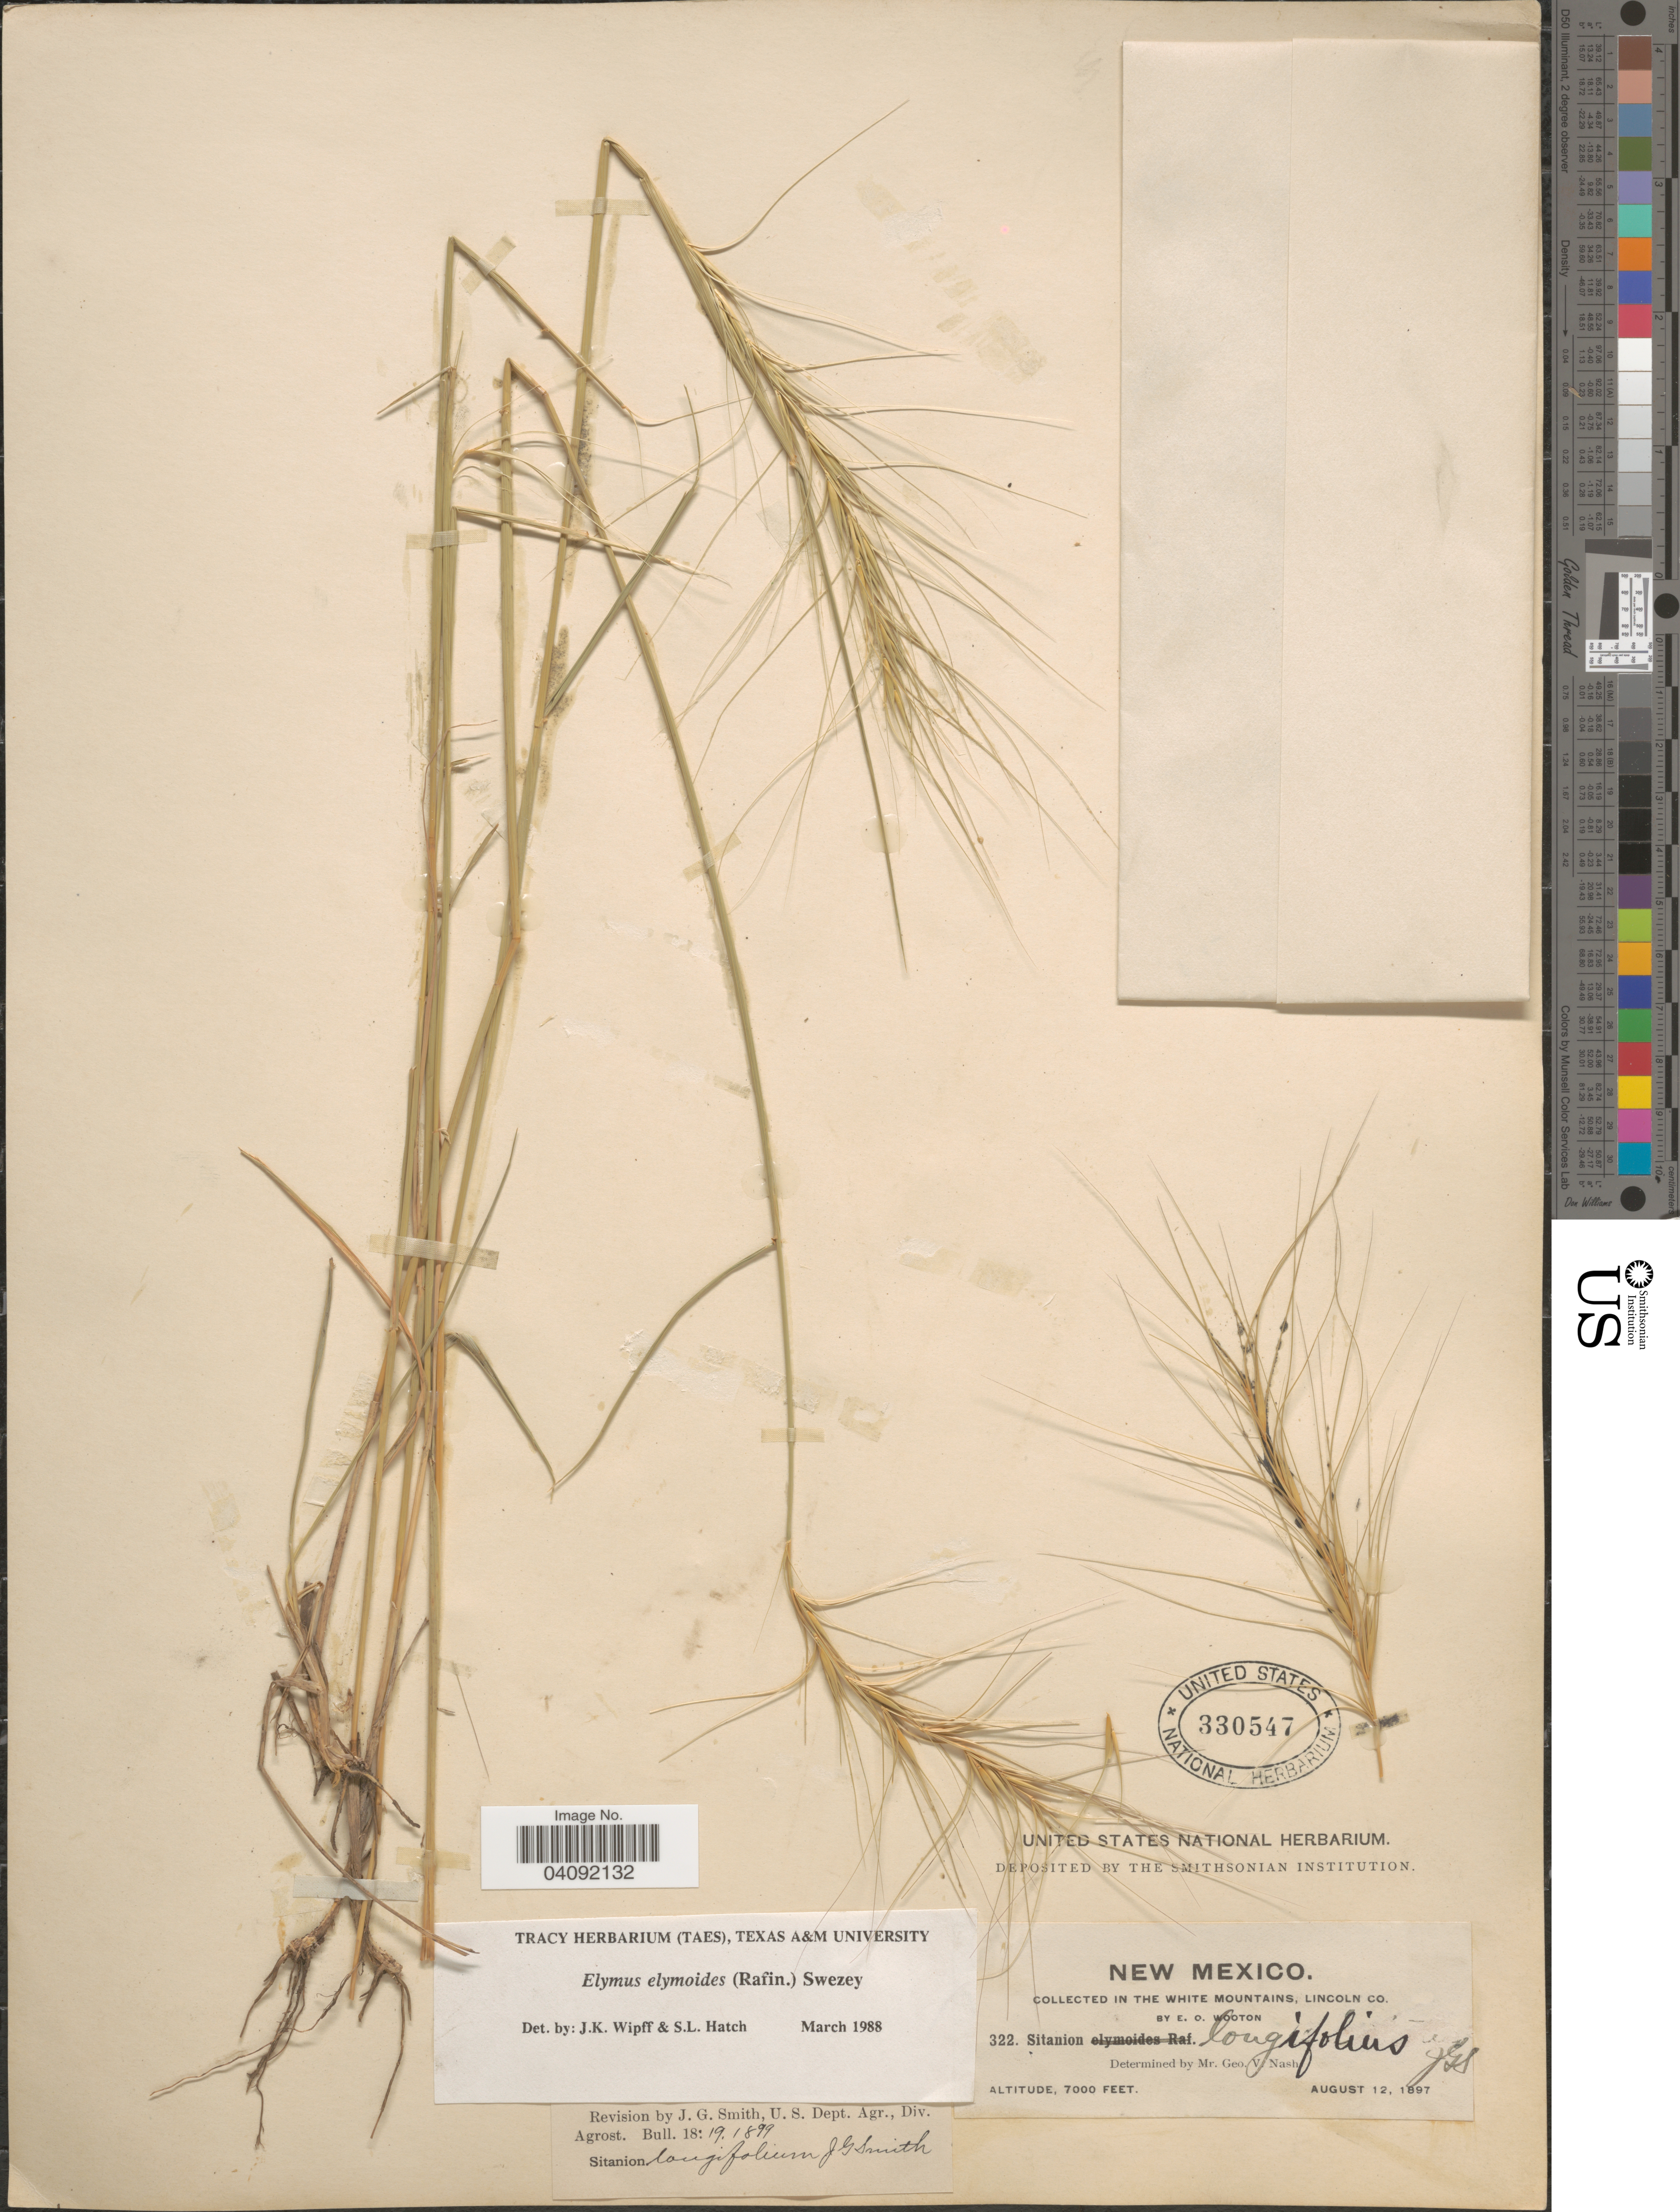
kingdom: Plantae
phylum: Tracheophyta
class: Liliopsida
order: Poales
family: Poaceae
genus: Elymus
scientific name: Elymus elymoides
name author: (Raf.) Swezey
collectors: E. O. Wooton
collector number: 322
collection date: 1897-08-12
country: United States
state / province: New Mexico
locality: In the White Mountains, Lincoln Co.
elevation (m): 2134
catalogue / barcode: US 330547